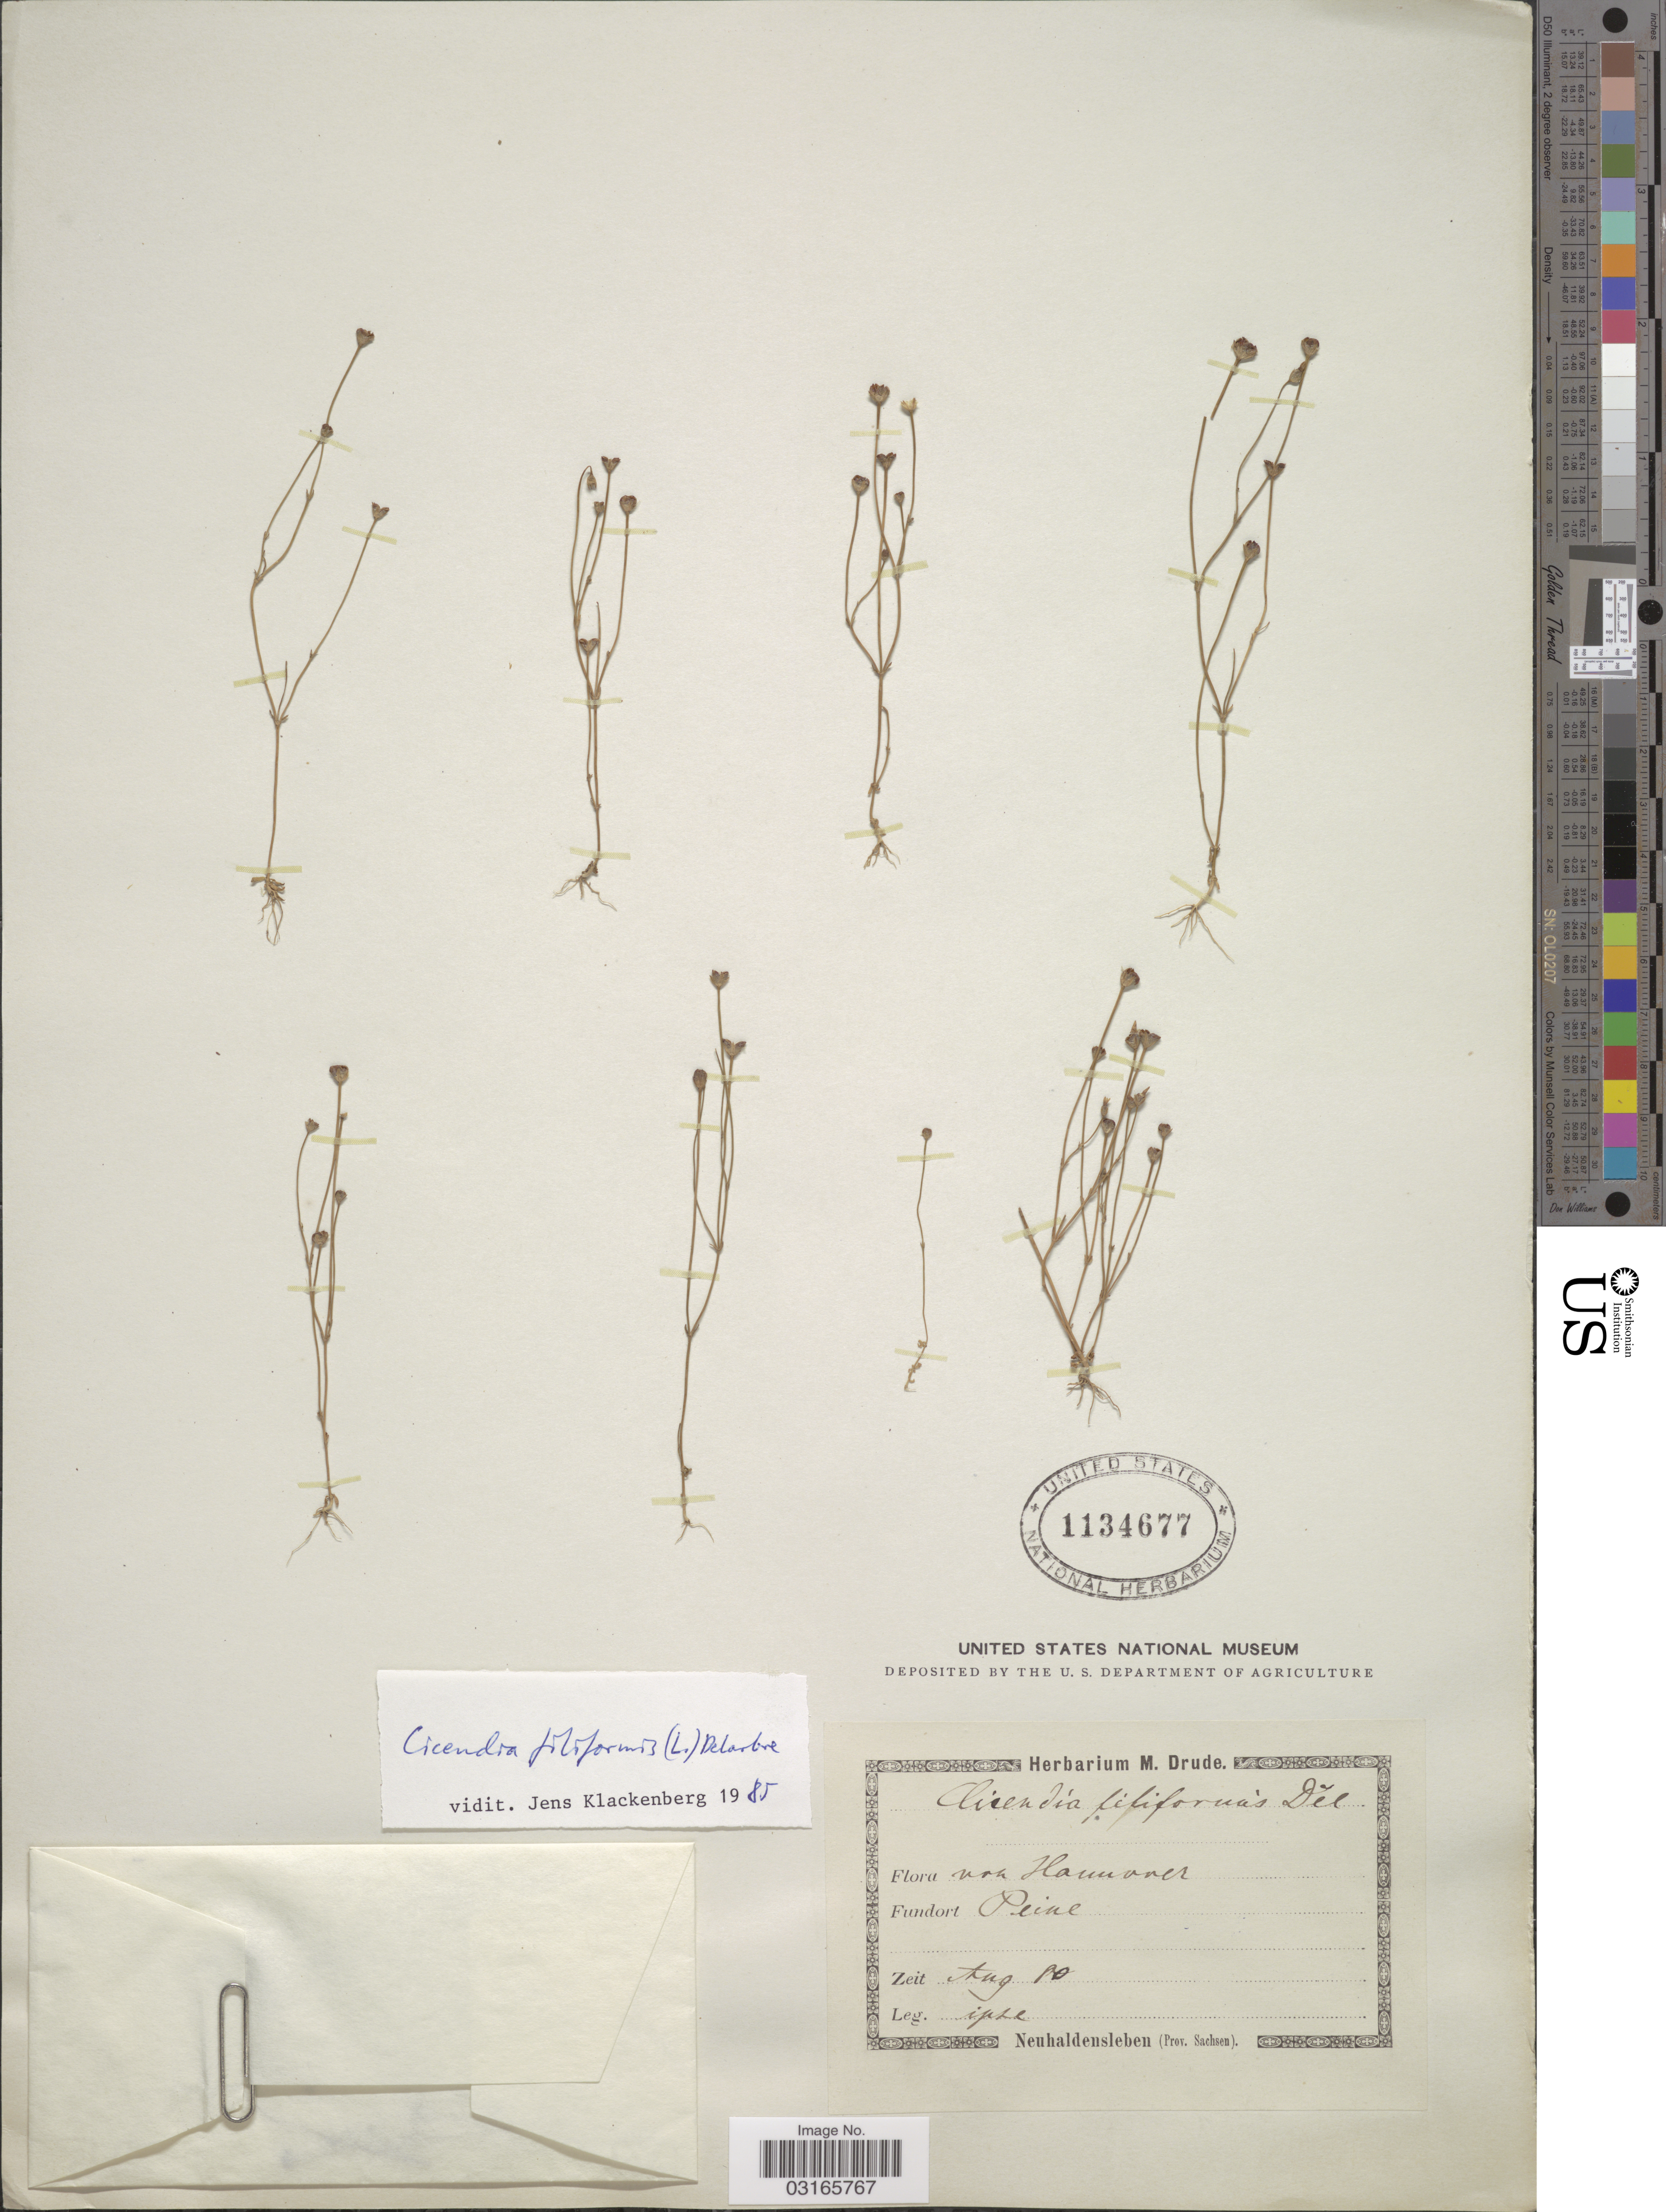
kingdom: Plantae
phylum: Tracheophyta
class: Magnoliopsida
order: Gentianales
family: Gentianaceae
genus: Cicendia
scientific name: Cicendia filiformis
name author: (L.) Delarbre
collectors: M. Drude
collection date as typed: Transcribed d/m/y: /8/80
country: Germany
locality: Hannover. Peine.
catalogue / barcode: US 1134677